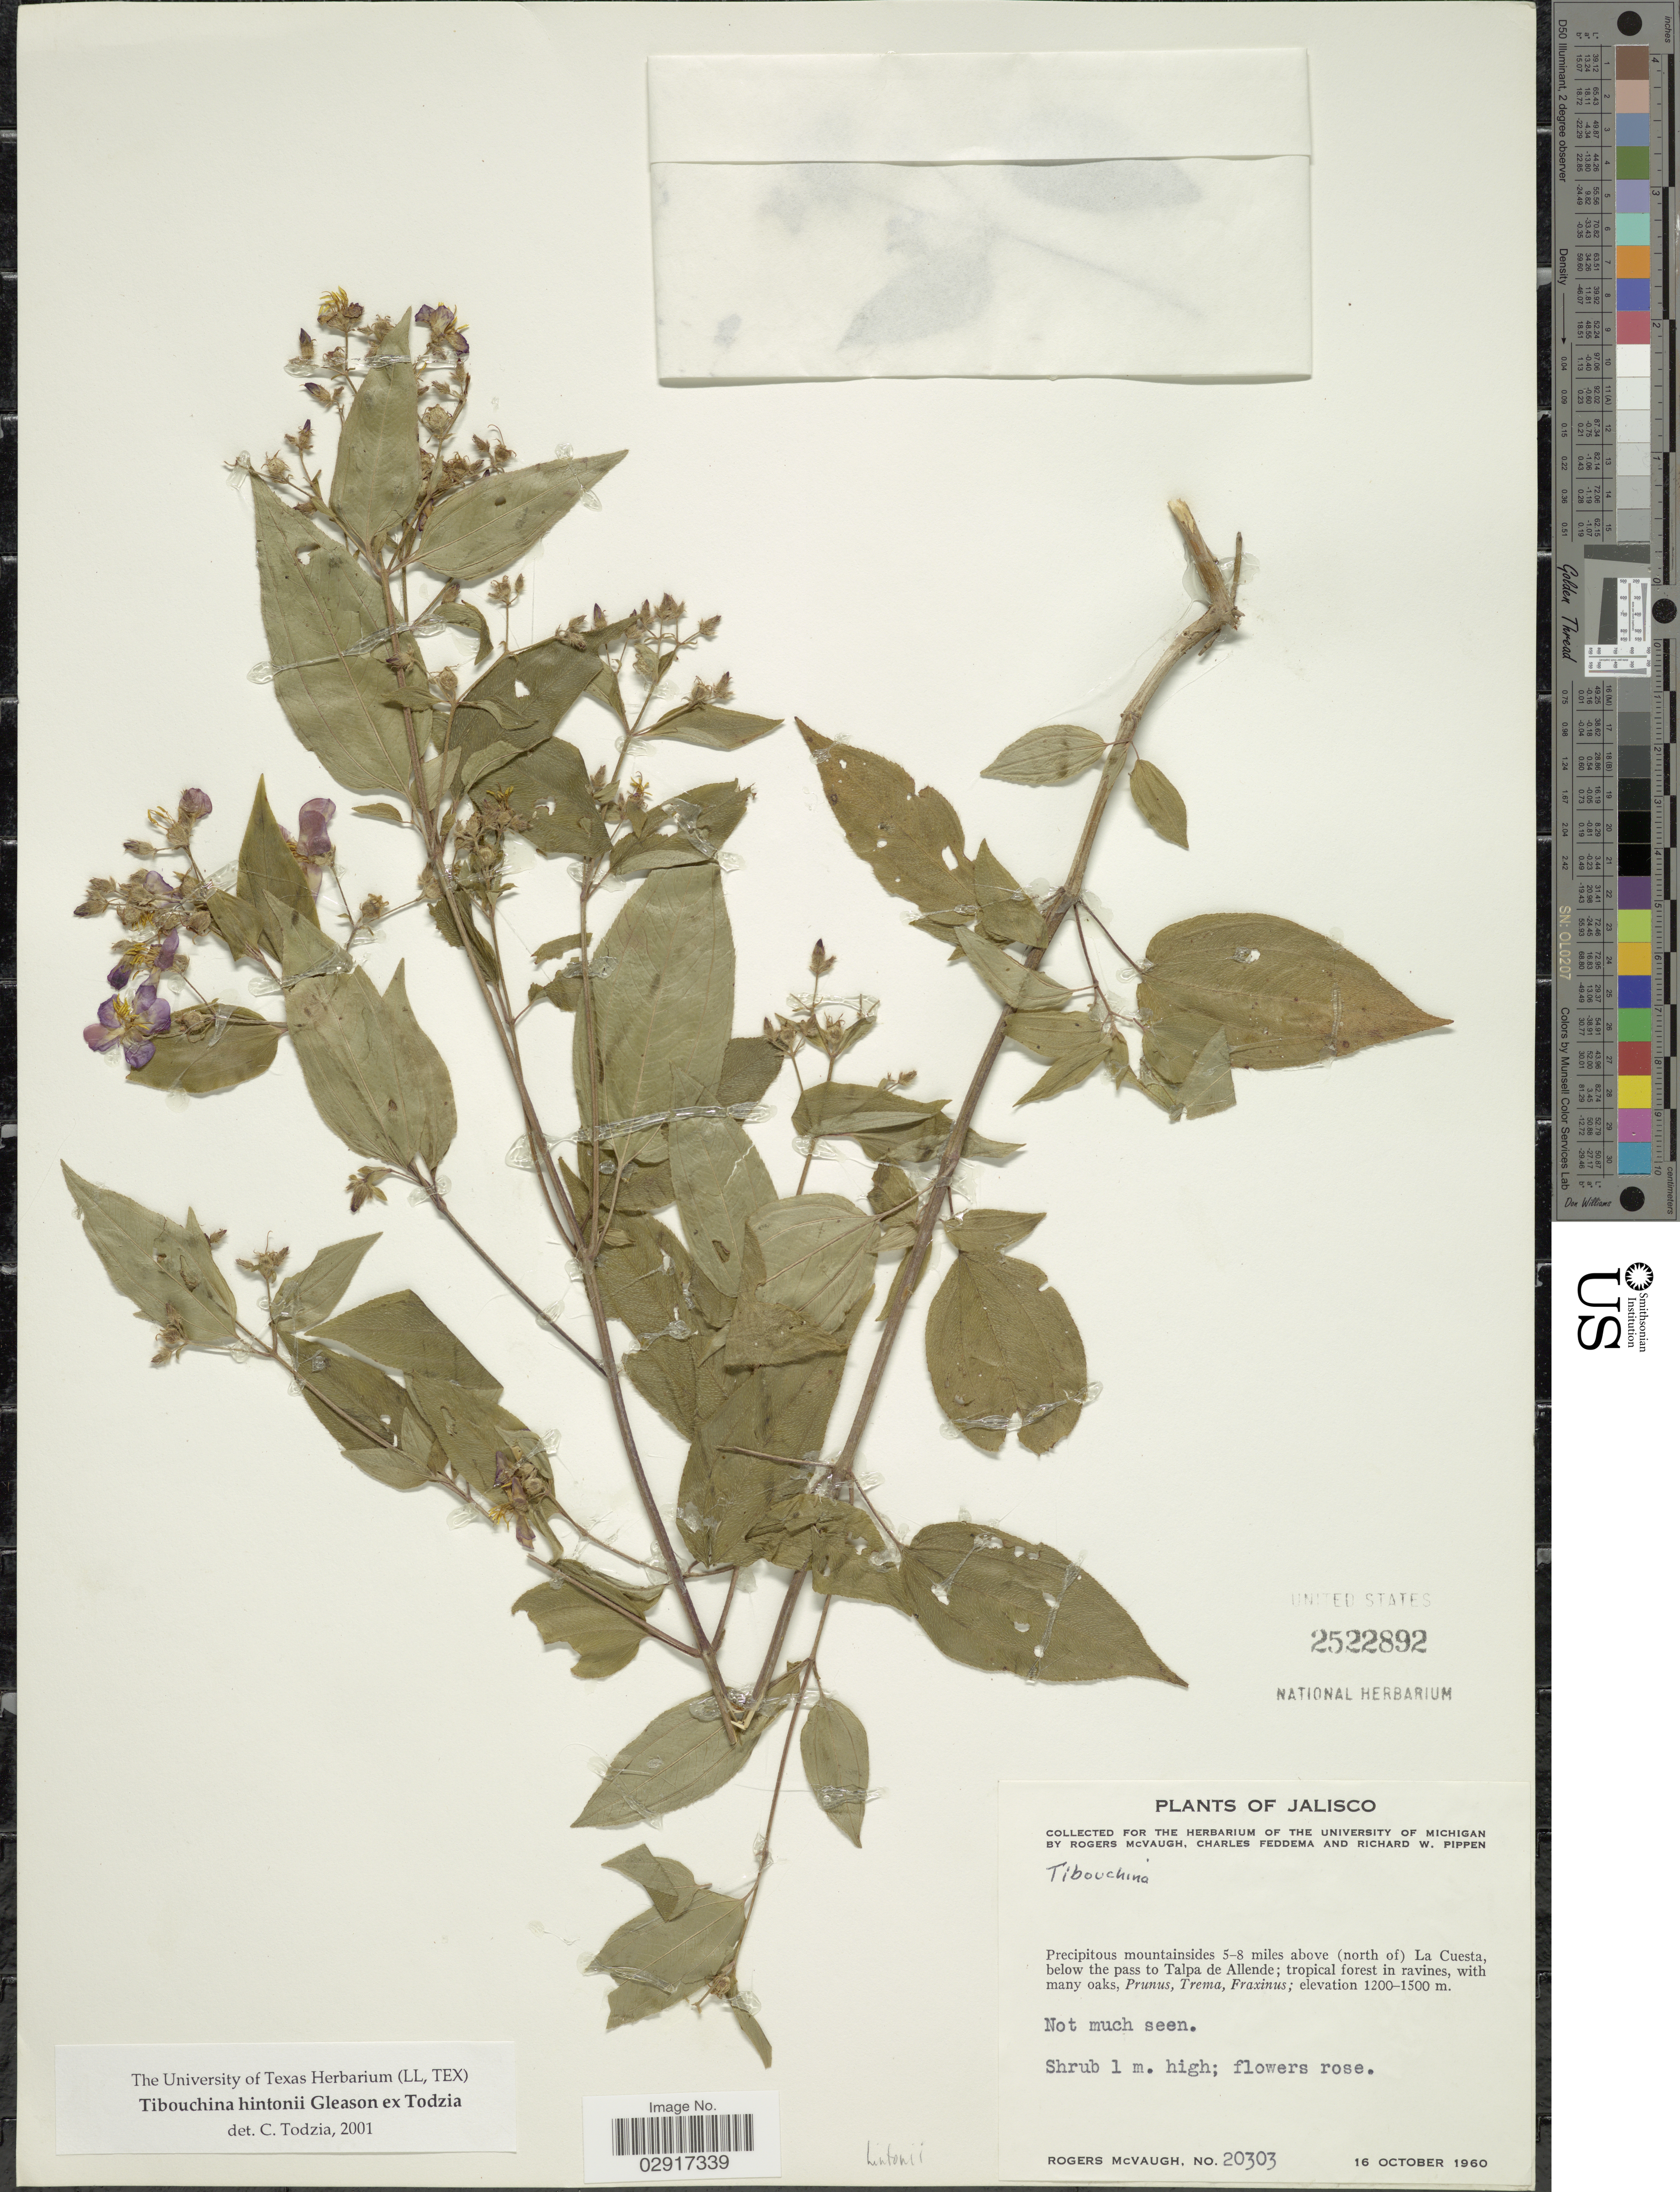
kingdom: Plantae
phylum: Tracheophyta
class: Magnoliopsida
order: Myrtales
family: Melastomataceae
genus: Chaetogastra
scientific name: Chaetogastra hintonii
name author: (Gleason ex Todzia) P.J.F. Guim. & Michelang.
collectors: R. McVaugh, C. Feddema & R. W. Pippen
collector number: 20303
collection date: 1960-10-16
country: Mexico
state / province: Jalisco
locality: Precipitous mountainsides 5-8 miles above (north of) La Cuesta, below the pass to Talpa de Allende; tropical forest in ravines.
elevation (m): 1200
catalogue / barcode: US 2522892